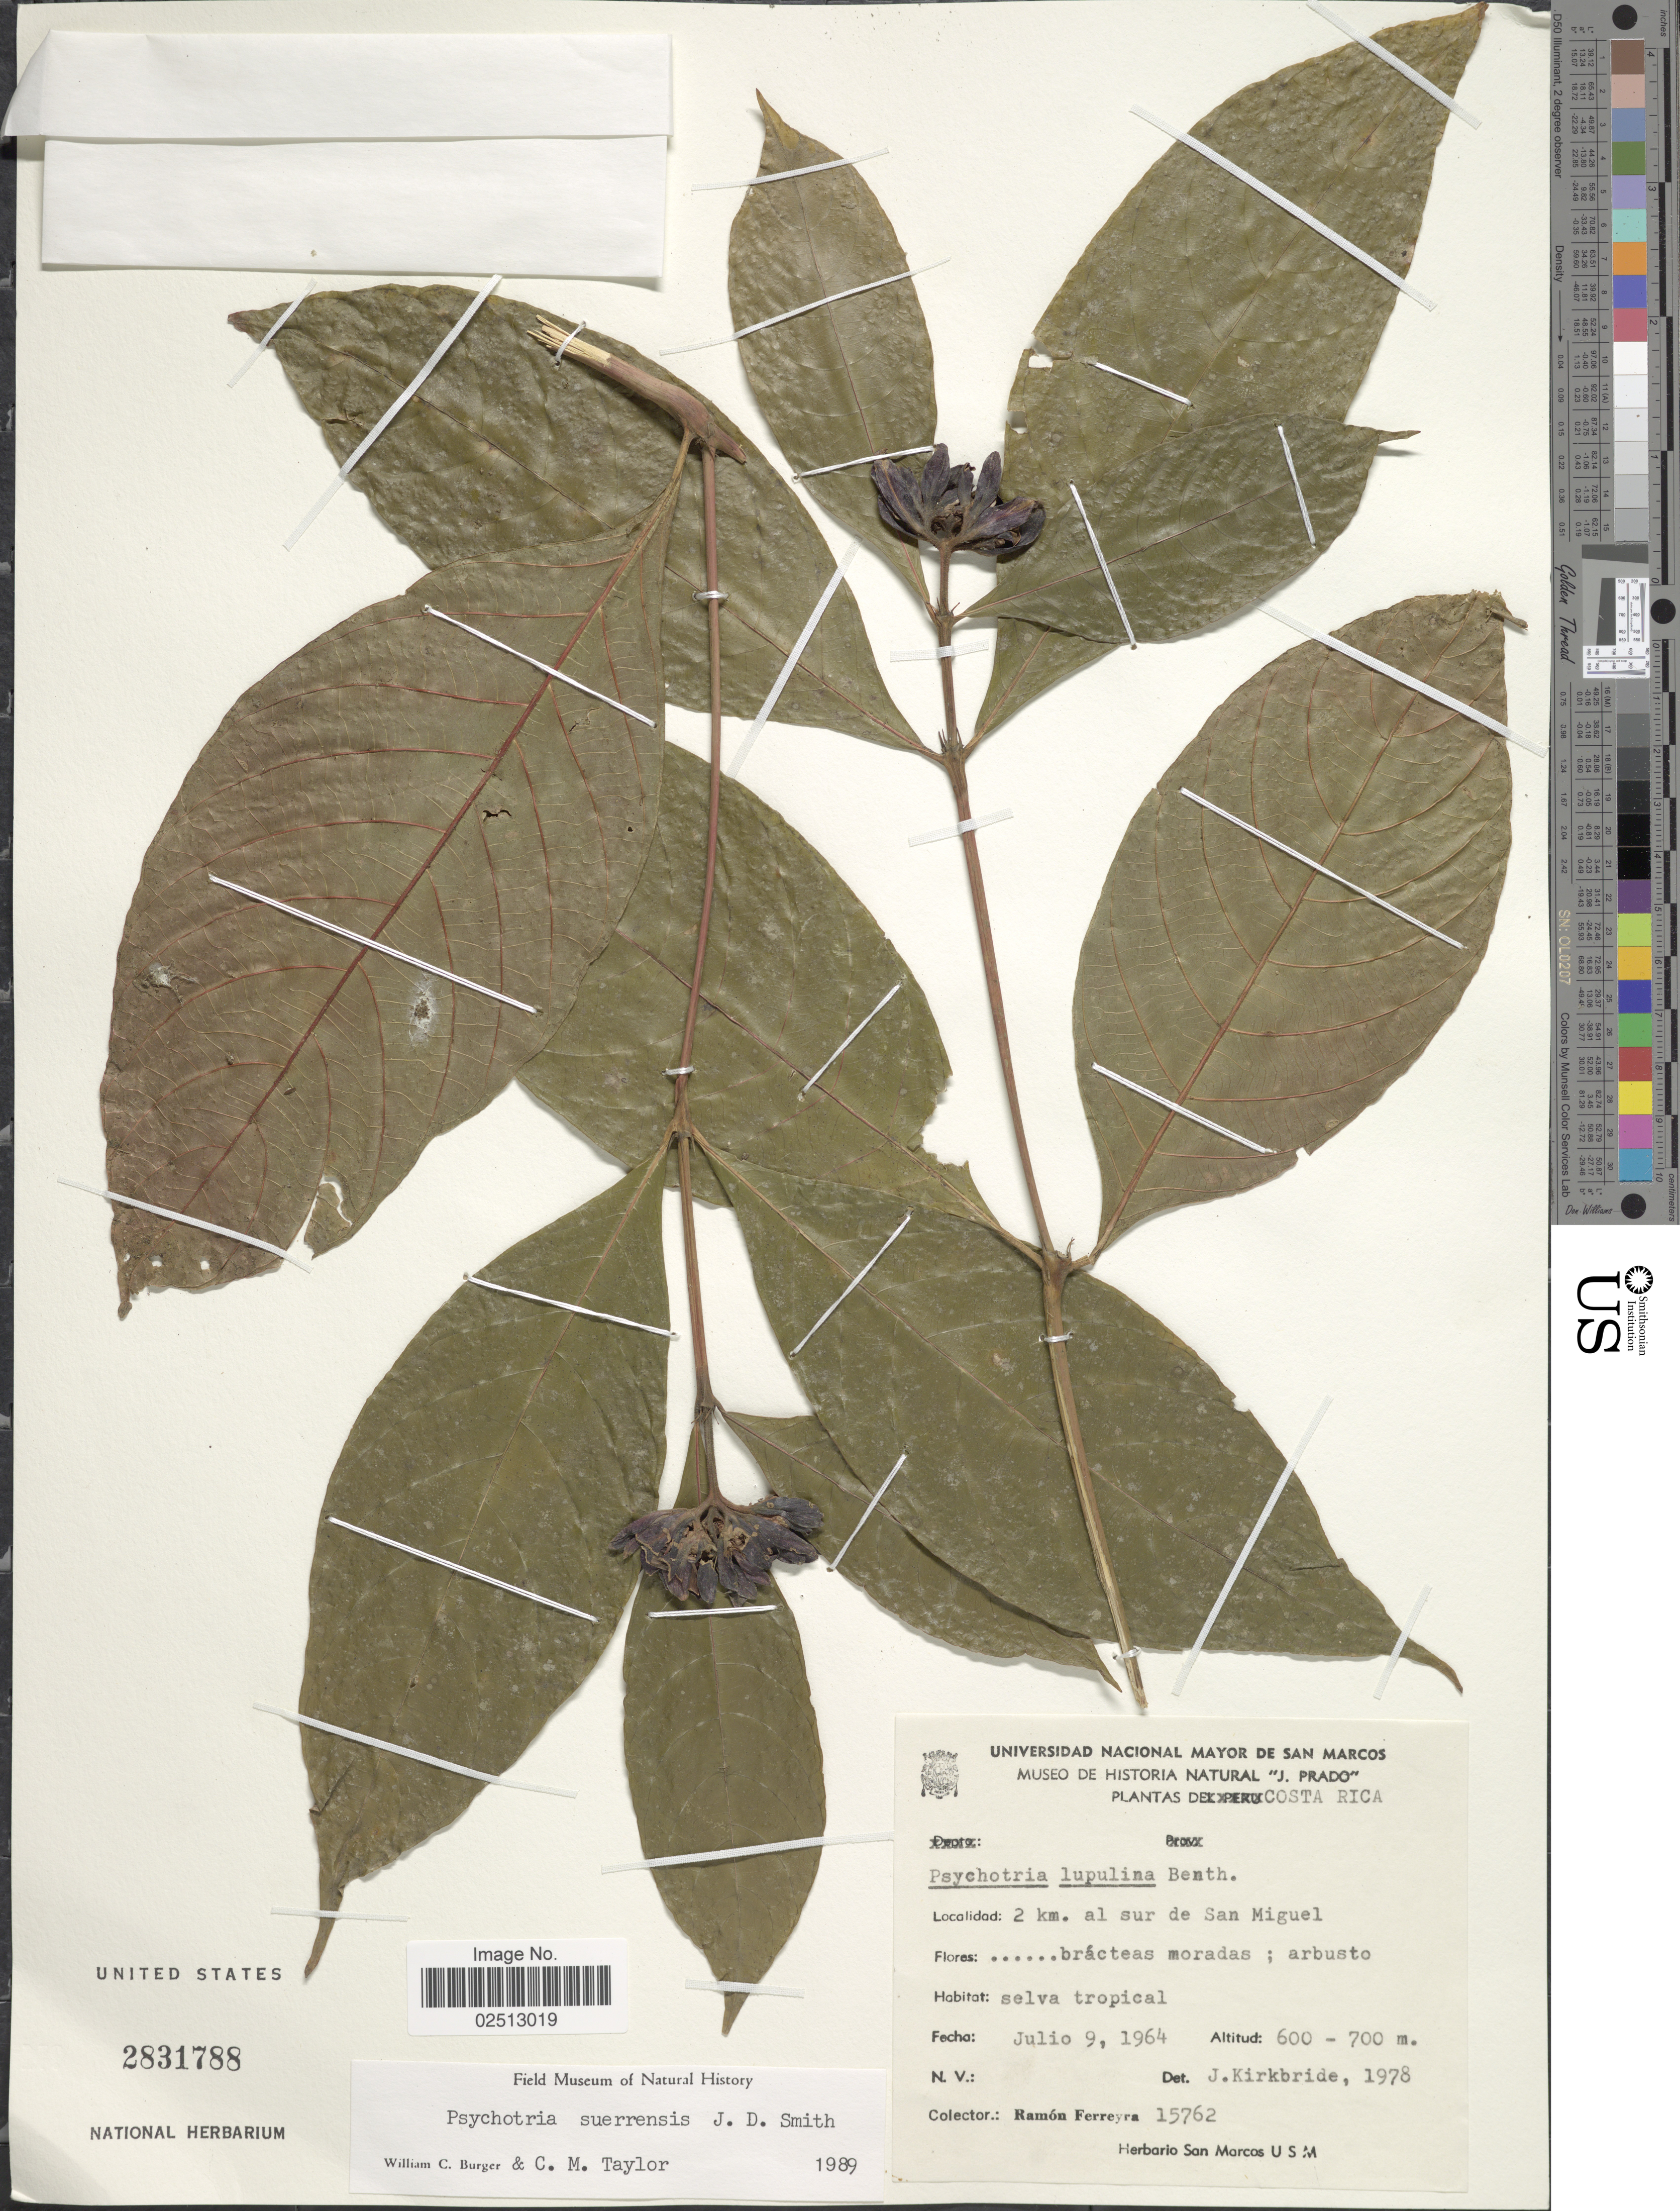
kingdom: Plantae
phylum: Tracheophyta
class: Magnoliopsida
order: Gentianales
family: Rubiaceae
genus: Psychotria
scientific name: Psychotria suerrensis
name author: Donn. Sm.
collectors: R. A. Ferreyra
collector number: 15762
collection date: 1964-07-09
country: Costa Rica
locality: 2 km. al sur de San Miguel.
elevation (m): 600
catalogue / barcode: US 2831788